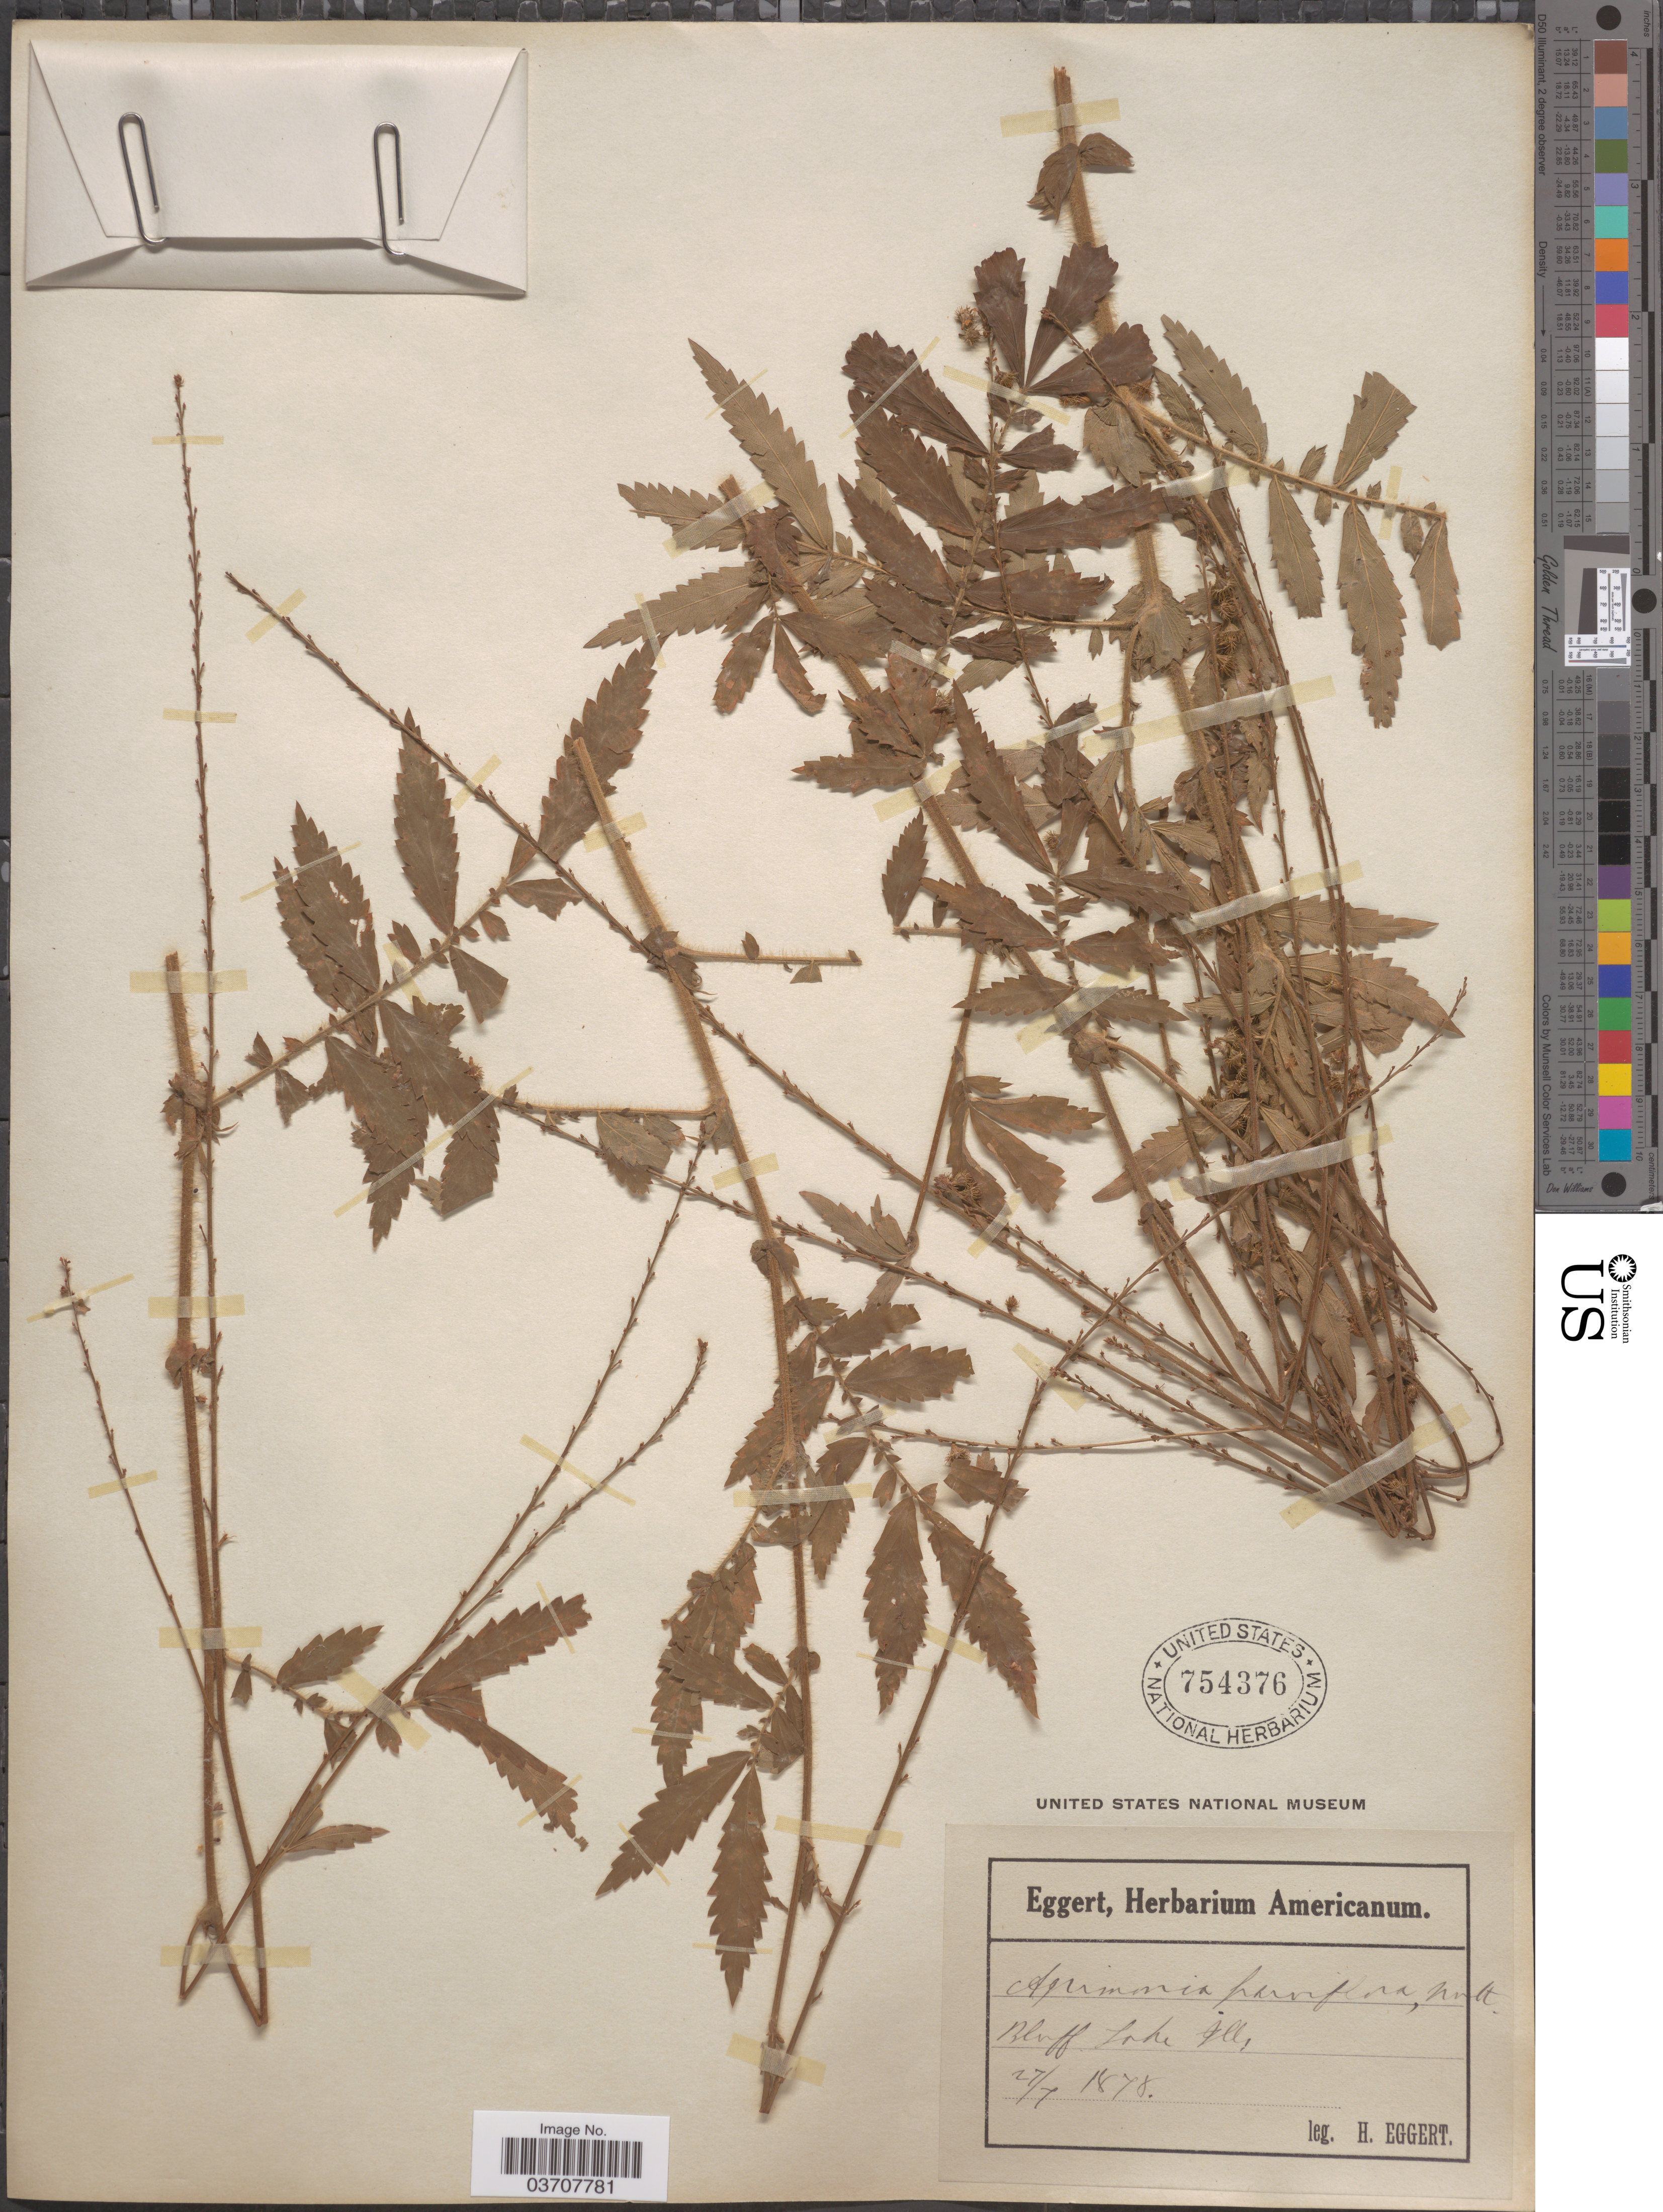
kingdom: Plantae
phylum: Tracheophyta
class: Magnoliopsida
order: Rosales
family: Rosaceae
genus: Agrimonia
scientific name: Agrimonia parviflora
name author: Aiton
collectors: H. Eggert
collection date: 1878-07-27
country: United States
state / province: Illinois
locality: Bluff Lake.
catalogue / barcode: US 754376